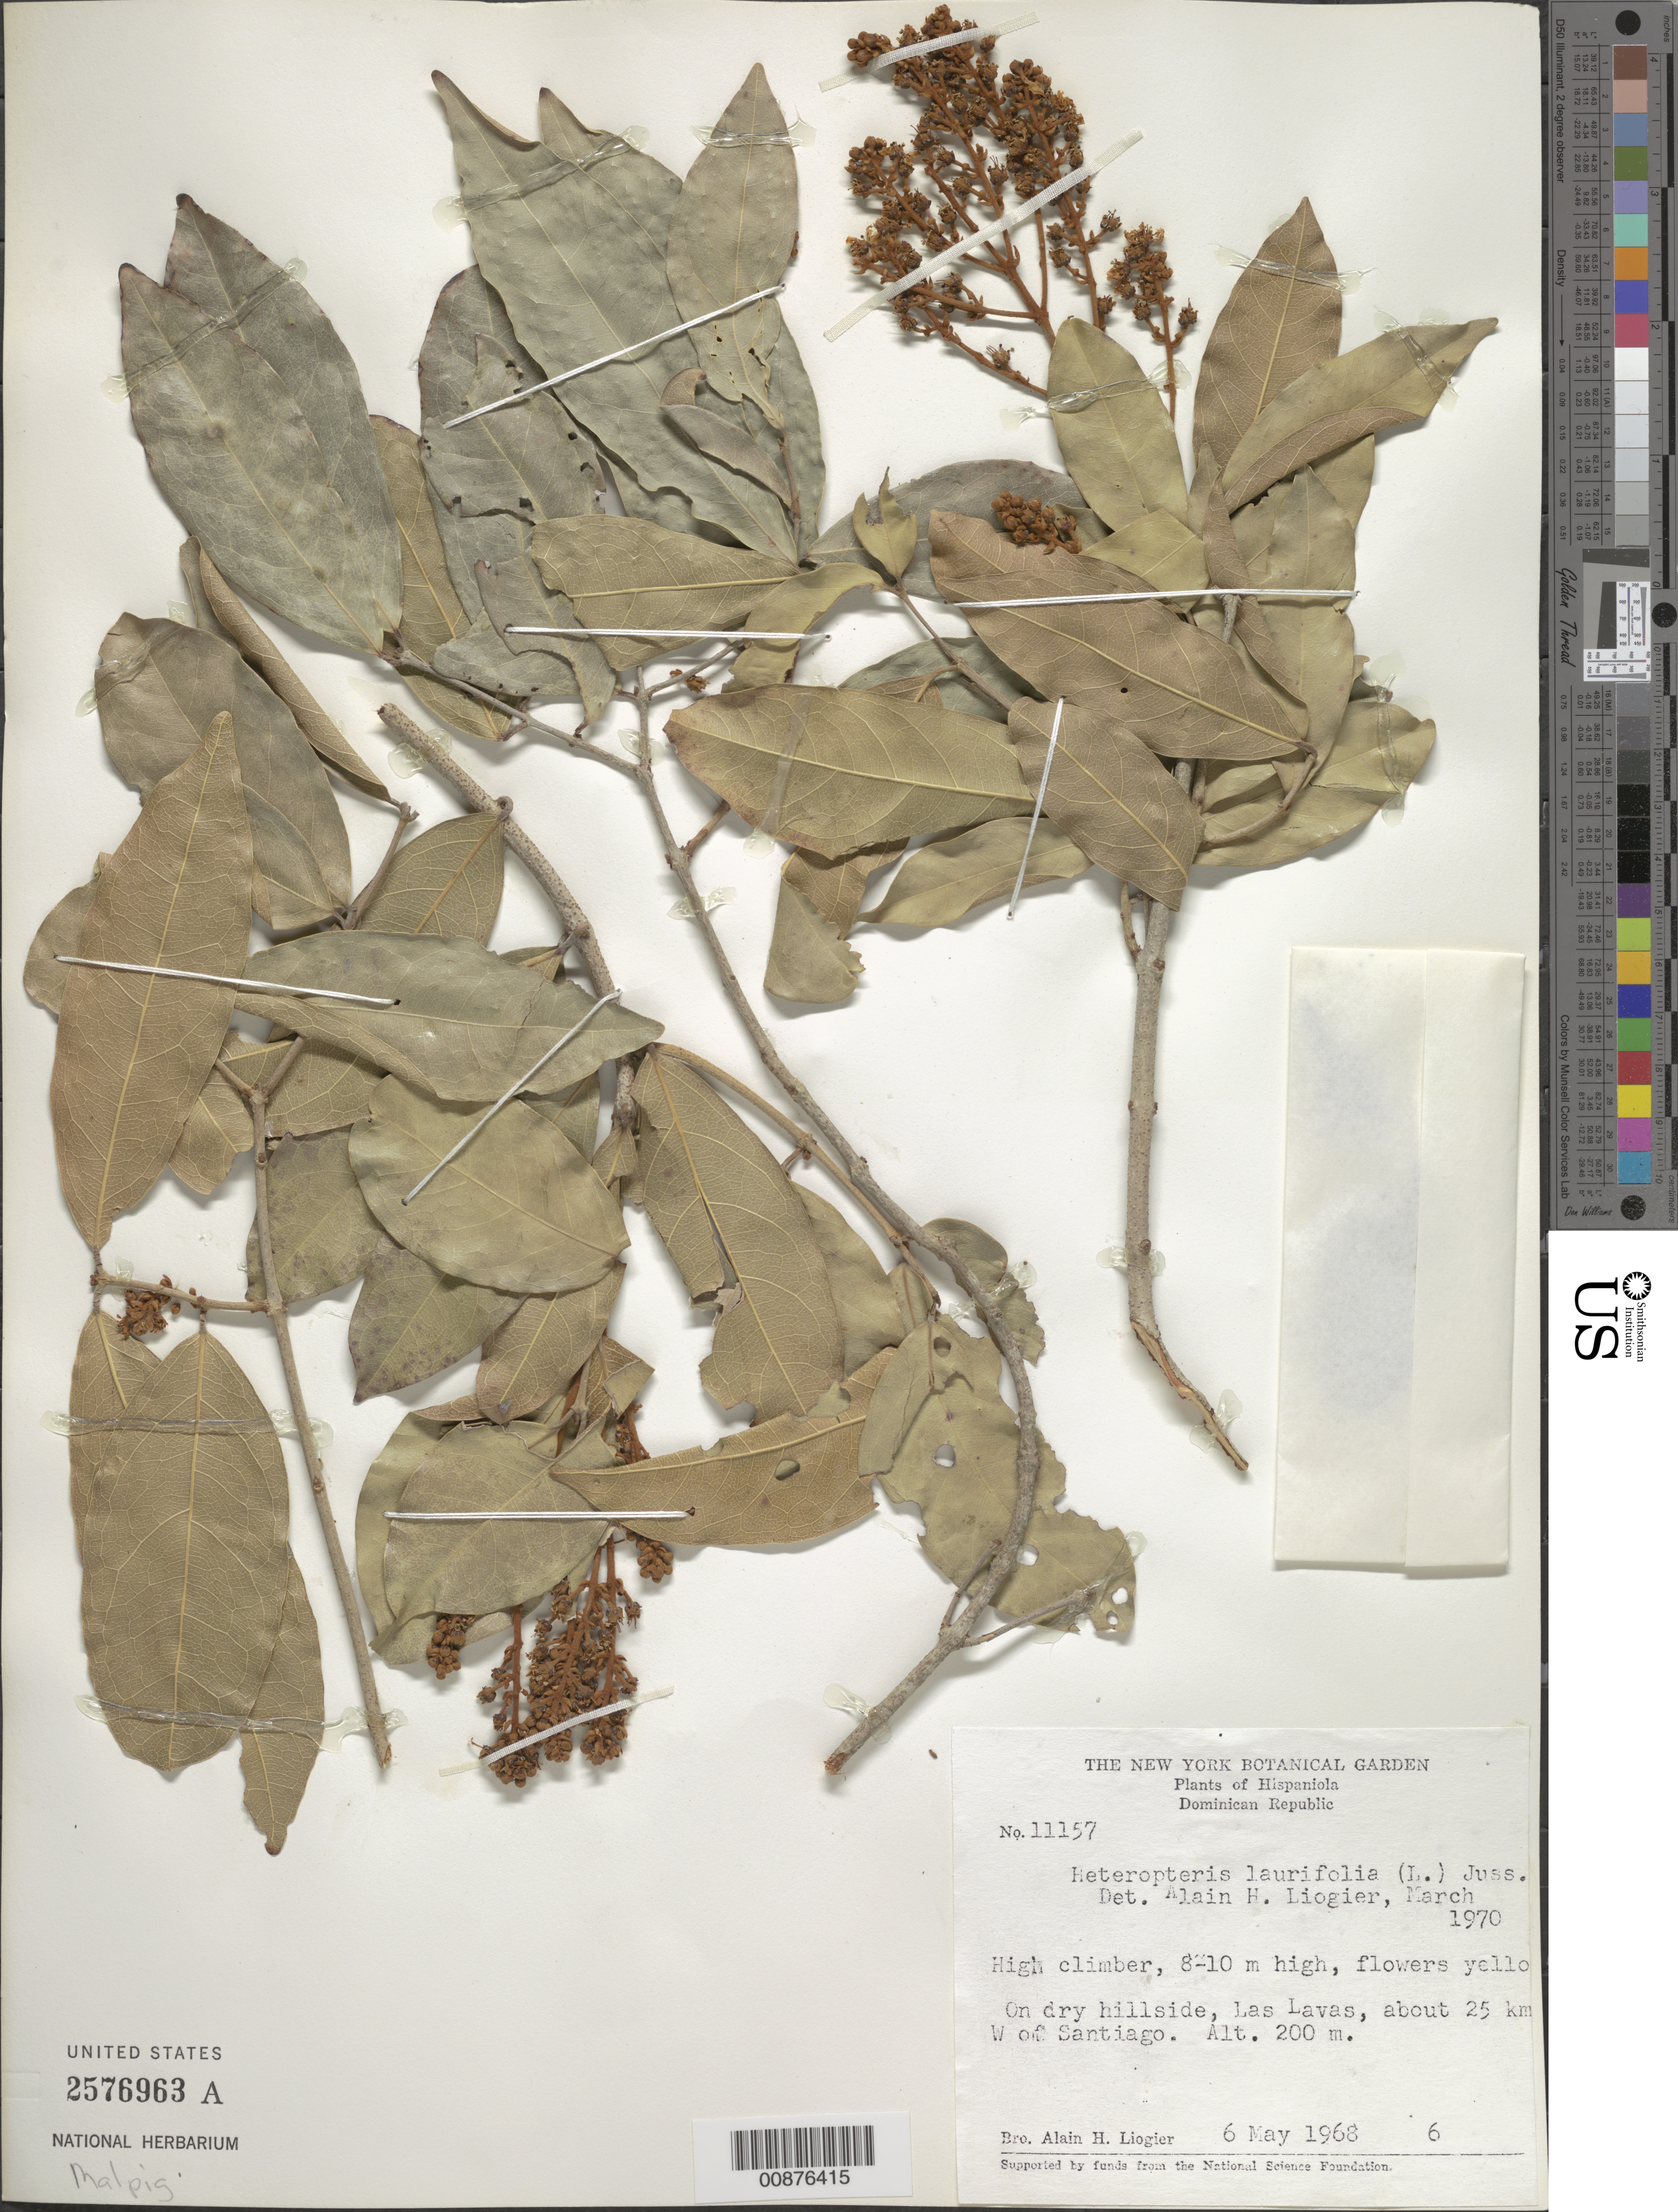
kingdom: Plantae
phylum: Tracheophyta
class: Magnoliopsida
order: Malpighiales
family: Malpighiaceae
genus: Heteropterys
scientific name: Heteropterys laurifolia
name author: (L.) A. Juss.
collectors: A. H. Liogier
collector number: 11157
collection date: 1968-05-06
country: Dominican Republic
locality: Hispaniola. On dry hillside, Las Lavas, about 25 km W of Santiago.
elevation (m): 200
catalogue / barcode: US 2576963A